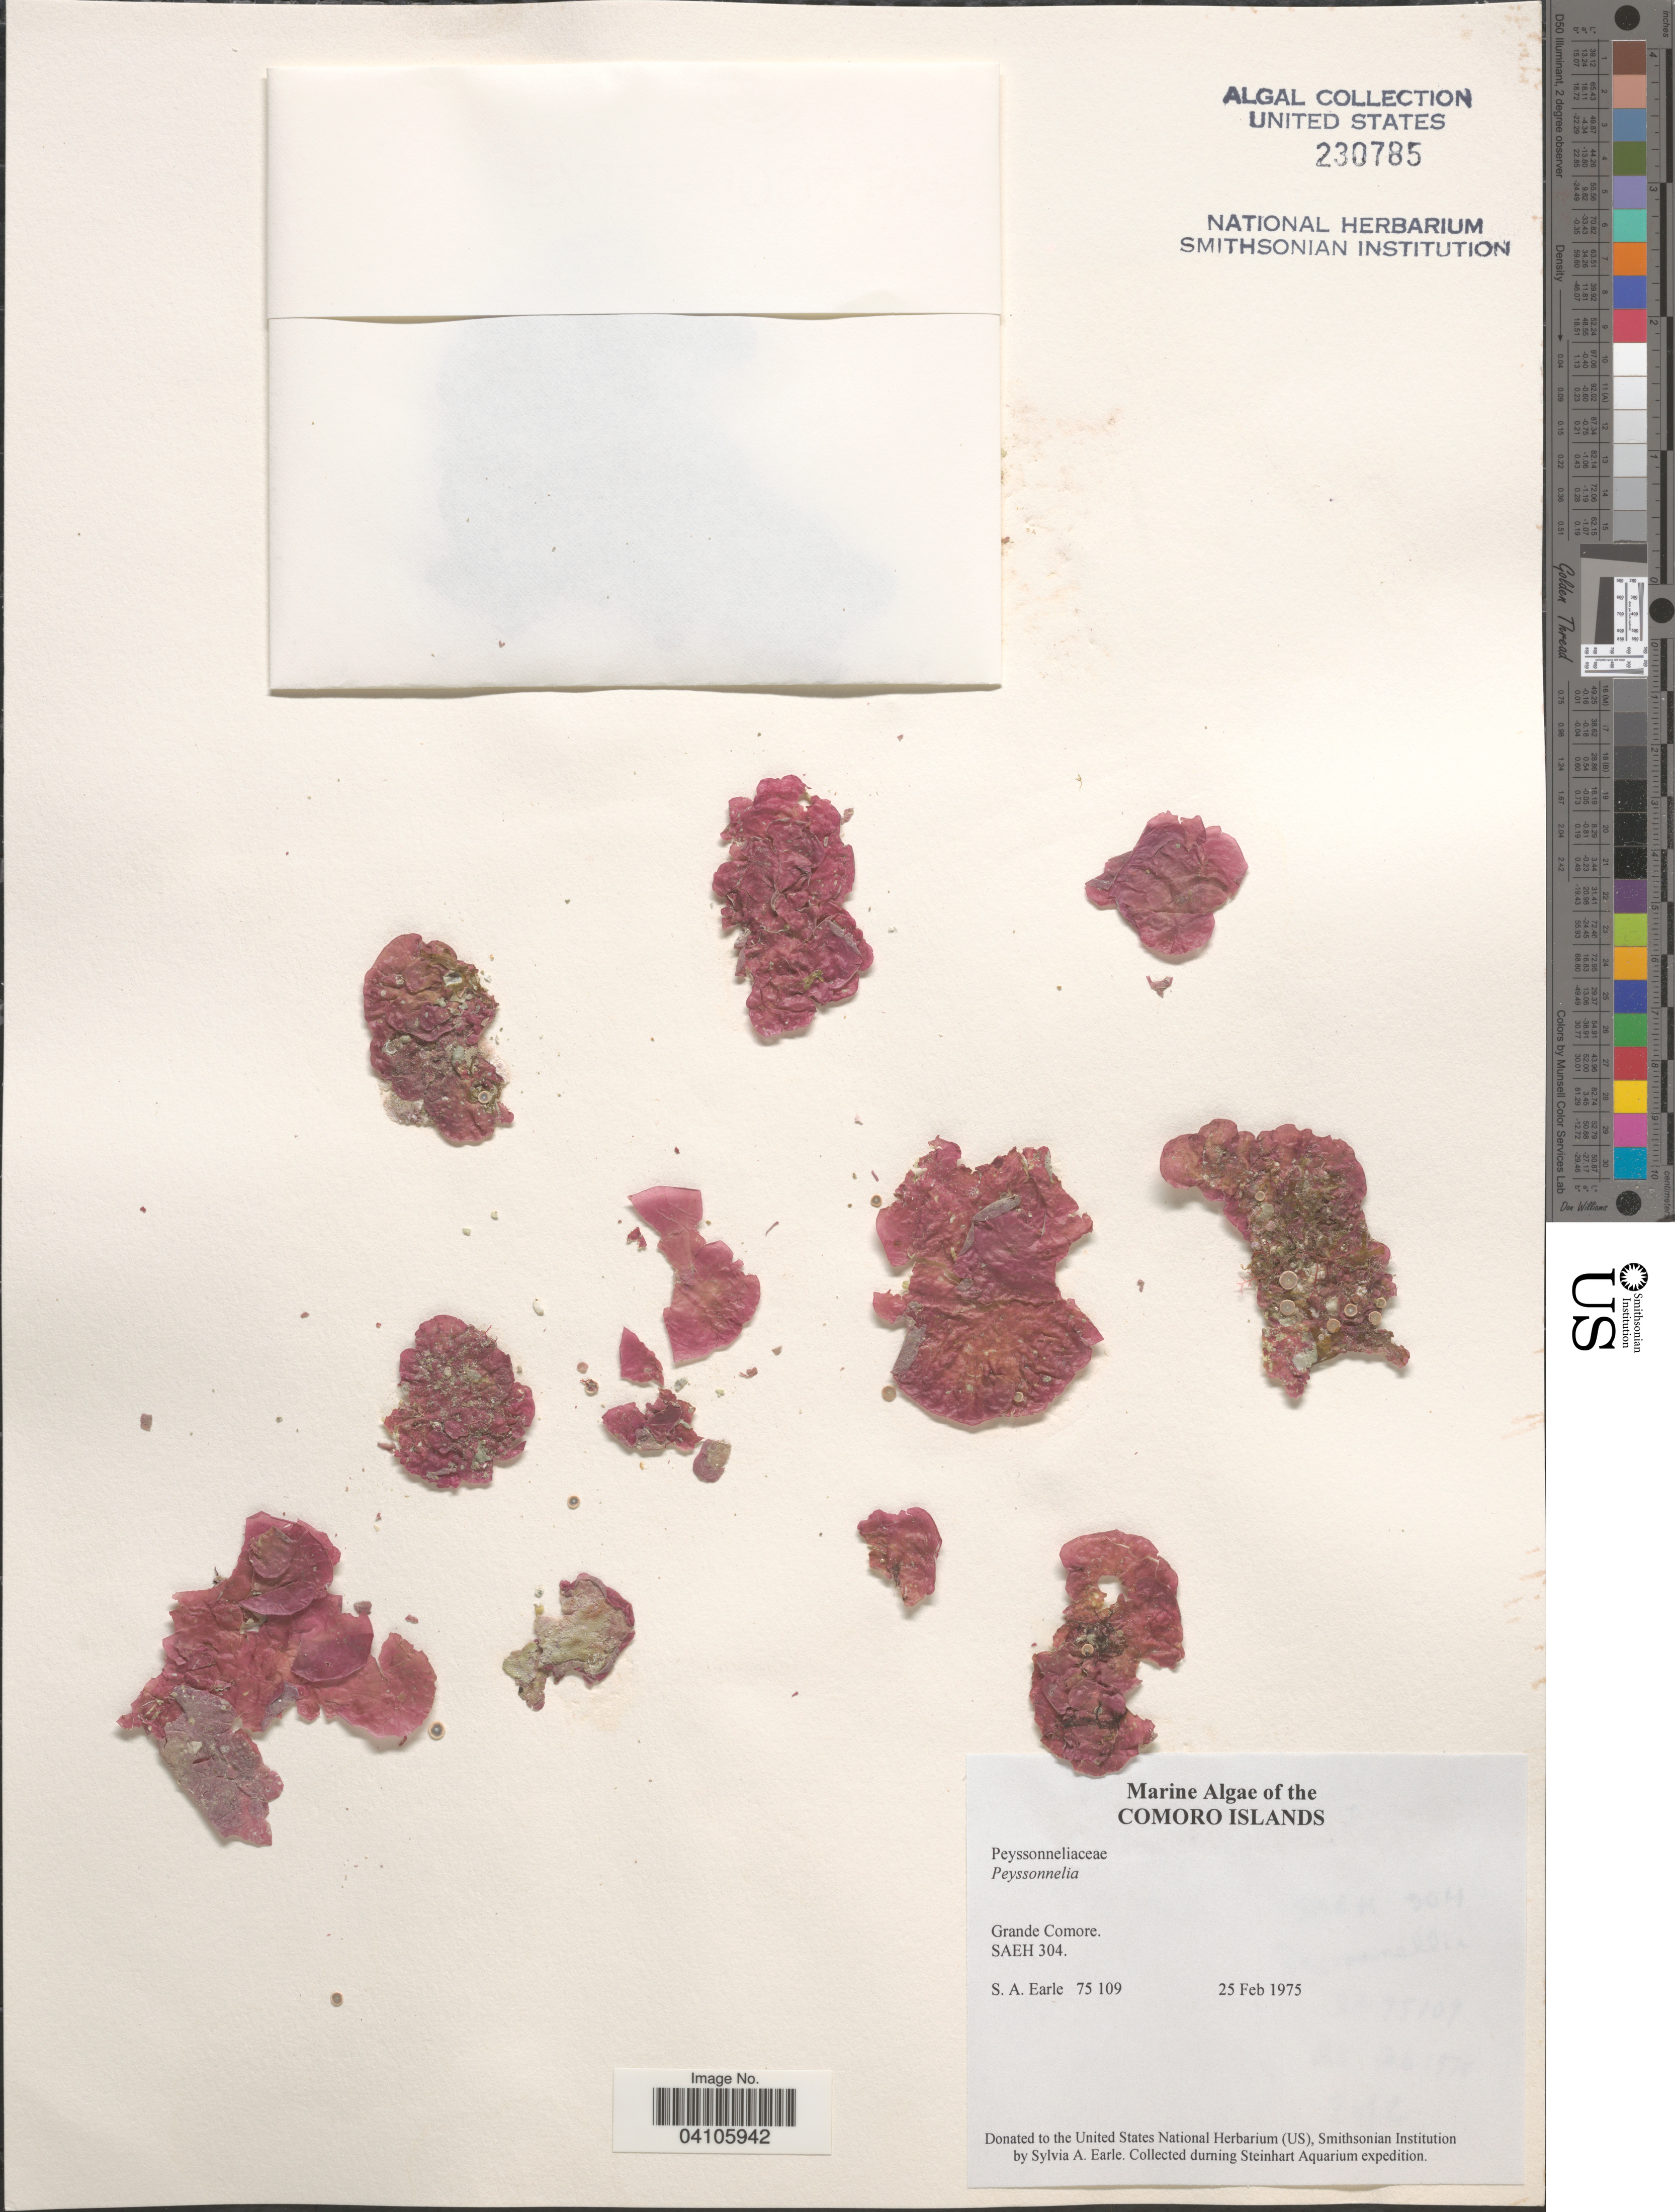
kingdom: Plantae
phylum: Rhodophyta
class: Florideophyceae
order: Peyssonneliales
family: Peyssonneliaceae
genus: Peyssonnelia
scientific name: Peyssonnelia sp.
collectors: S. A. Earle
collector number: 75109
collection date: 1975-02-25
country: Comoros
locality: Grande Comore. Steinhart Aquarium expedition.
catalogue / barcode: US 230785